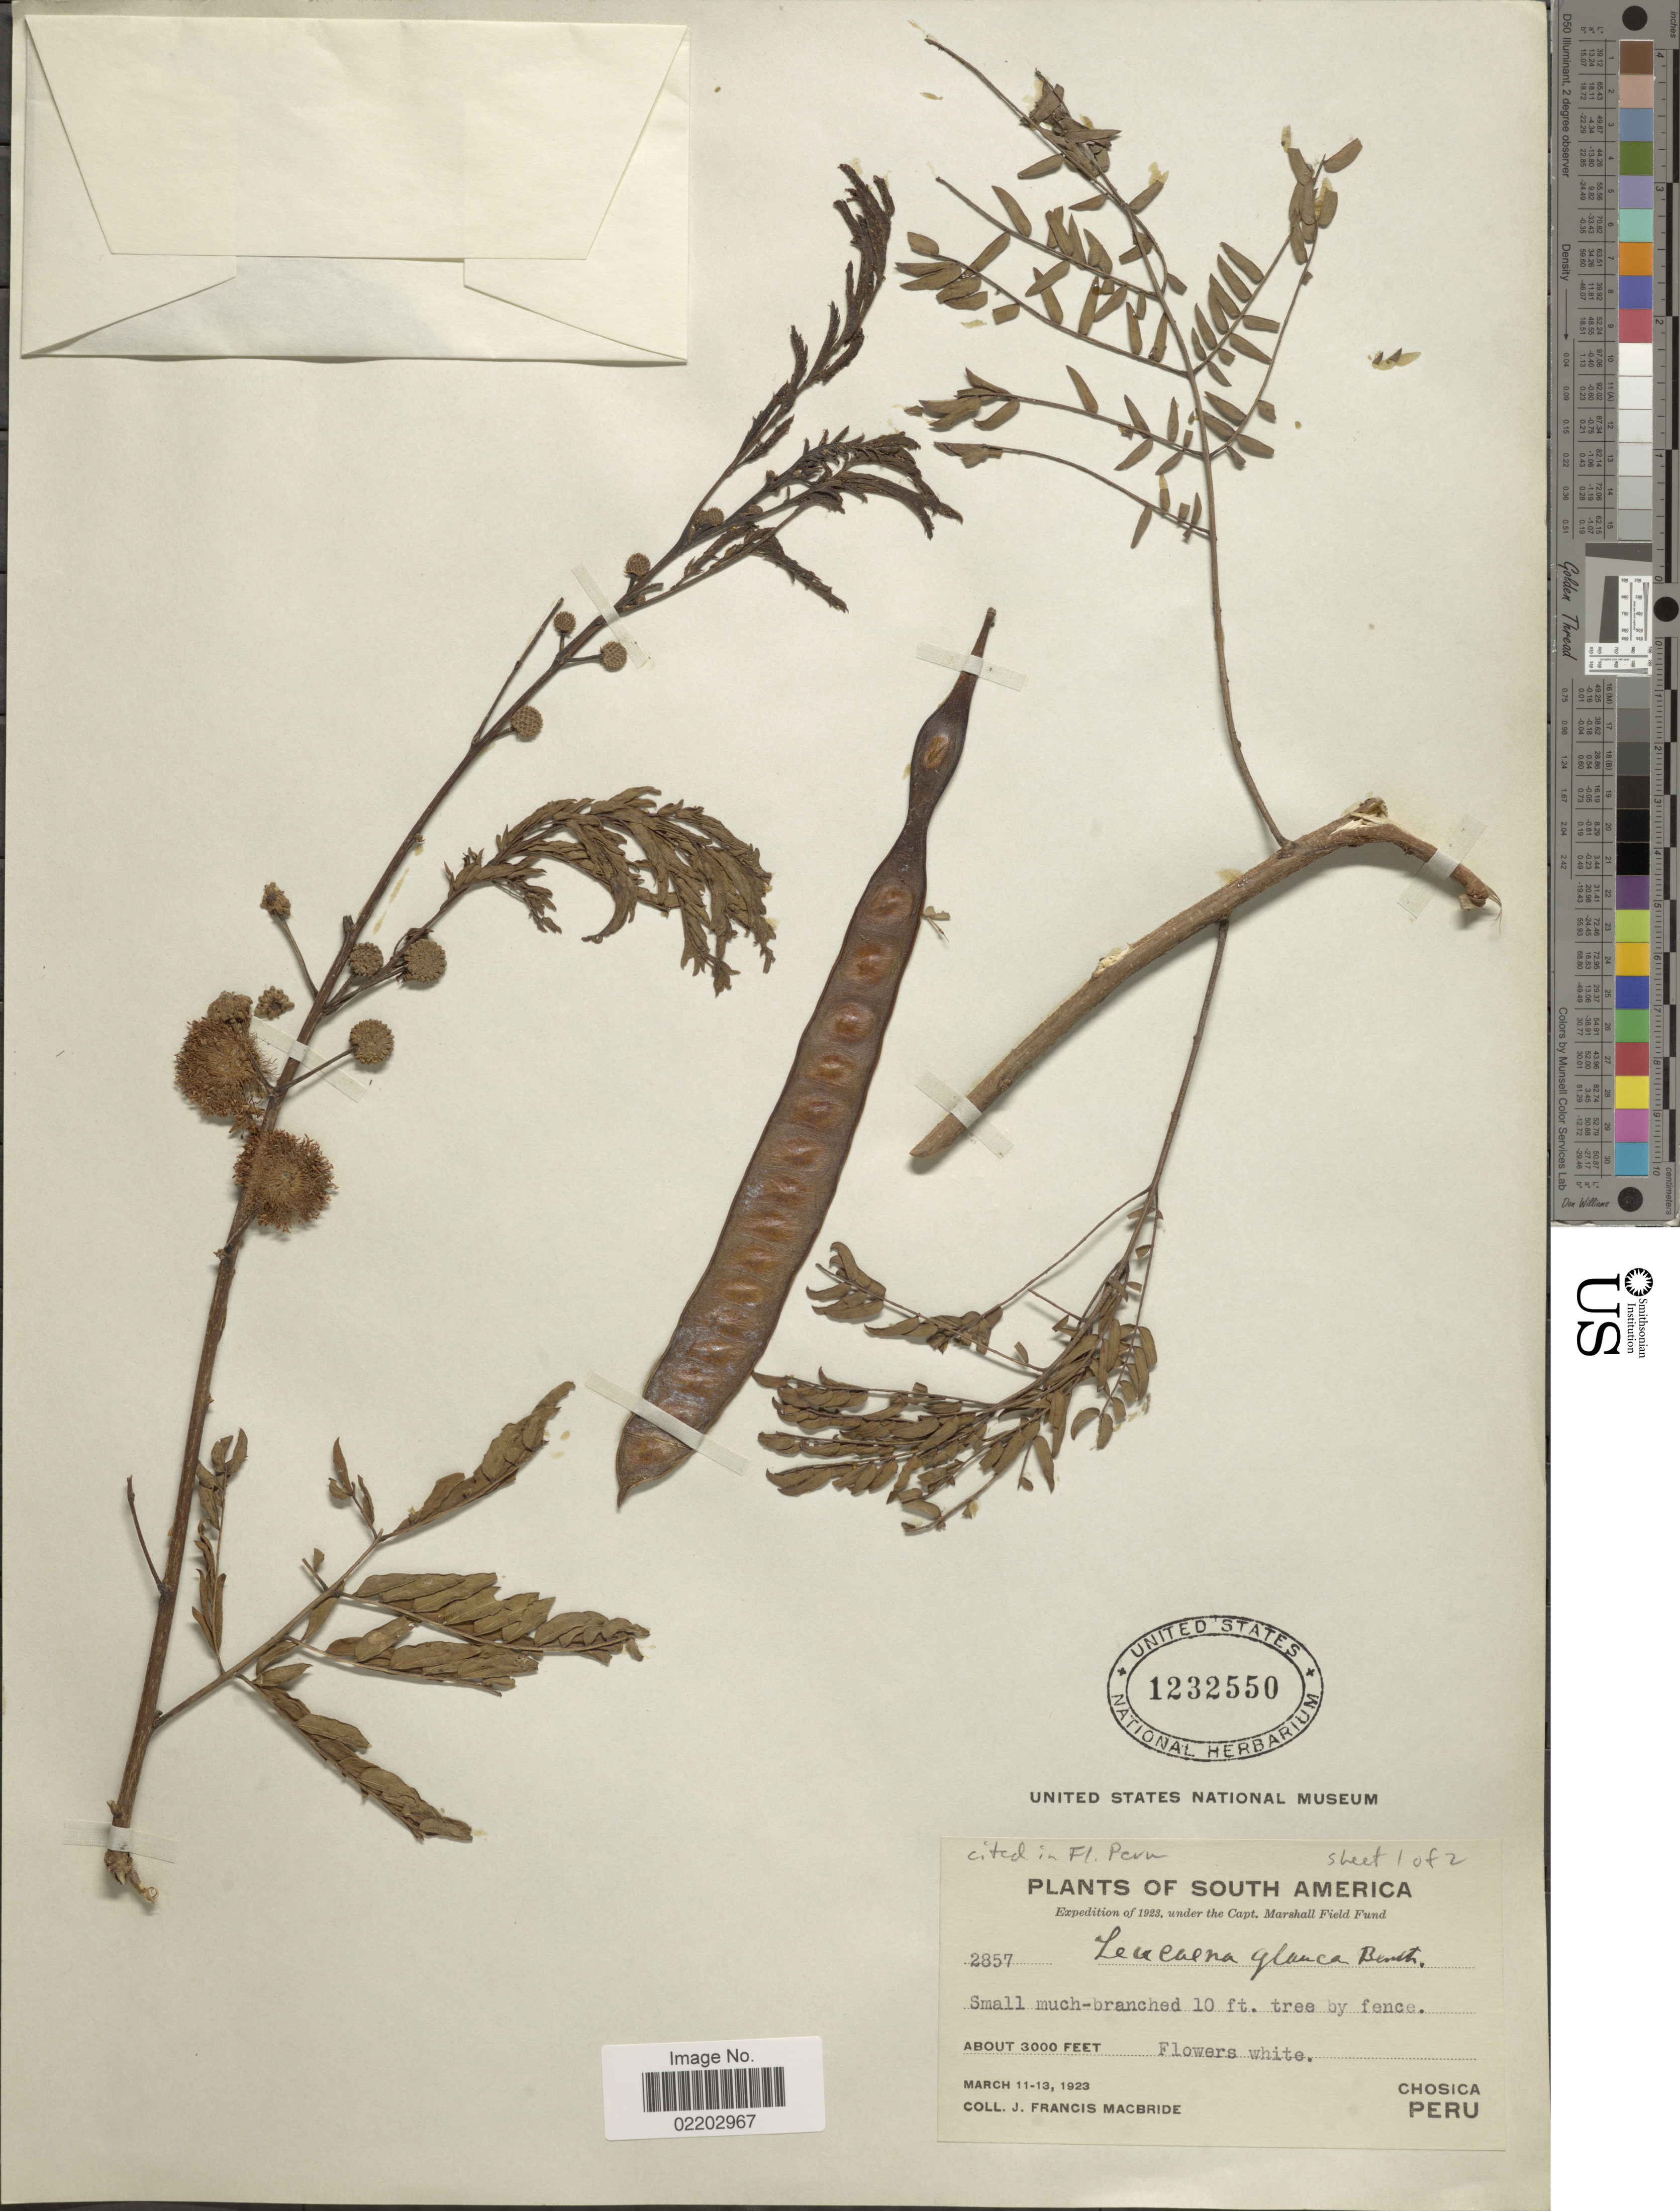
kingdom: Plantae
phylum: Tracheophyta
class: Magnoliopsida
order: Fabales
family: Fabaceae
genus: Leucaena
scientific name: Leucaena leucocephala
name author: (Lam.) de Wit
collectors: J. F. Macbride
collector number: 2857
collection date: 1923-03-11/1923-03-13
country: Peru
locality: Chosica. Peru.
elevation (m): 914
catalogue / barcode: US 1232550